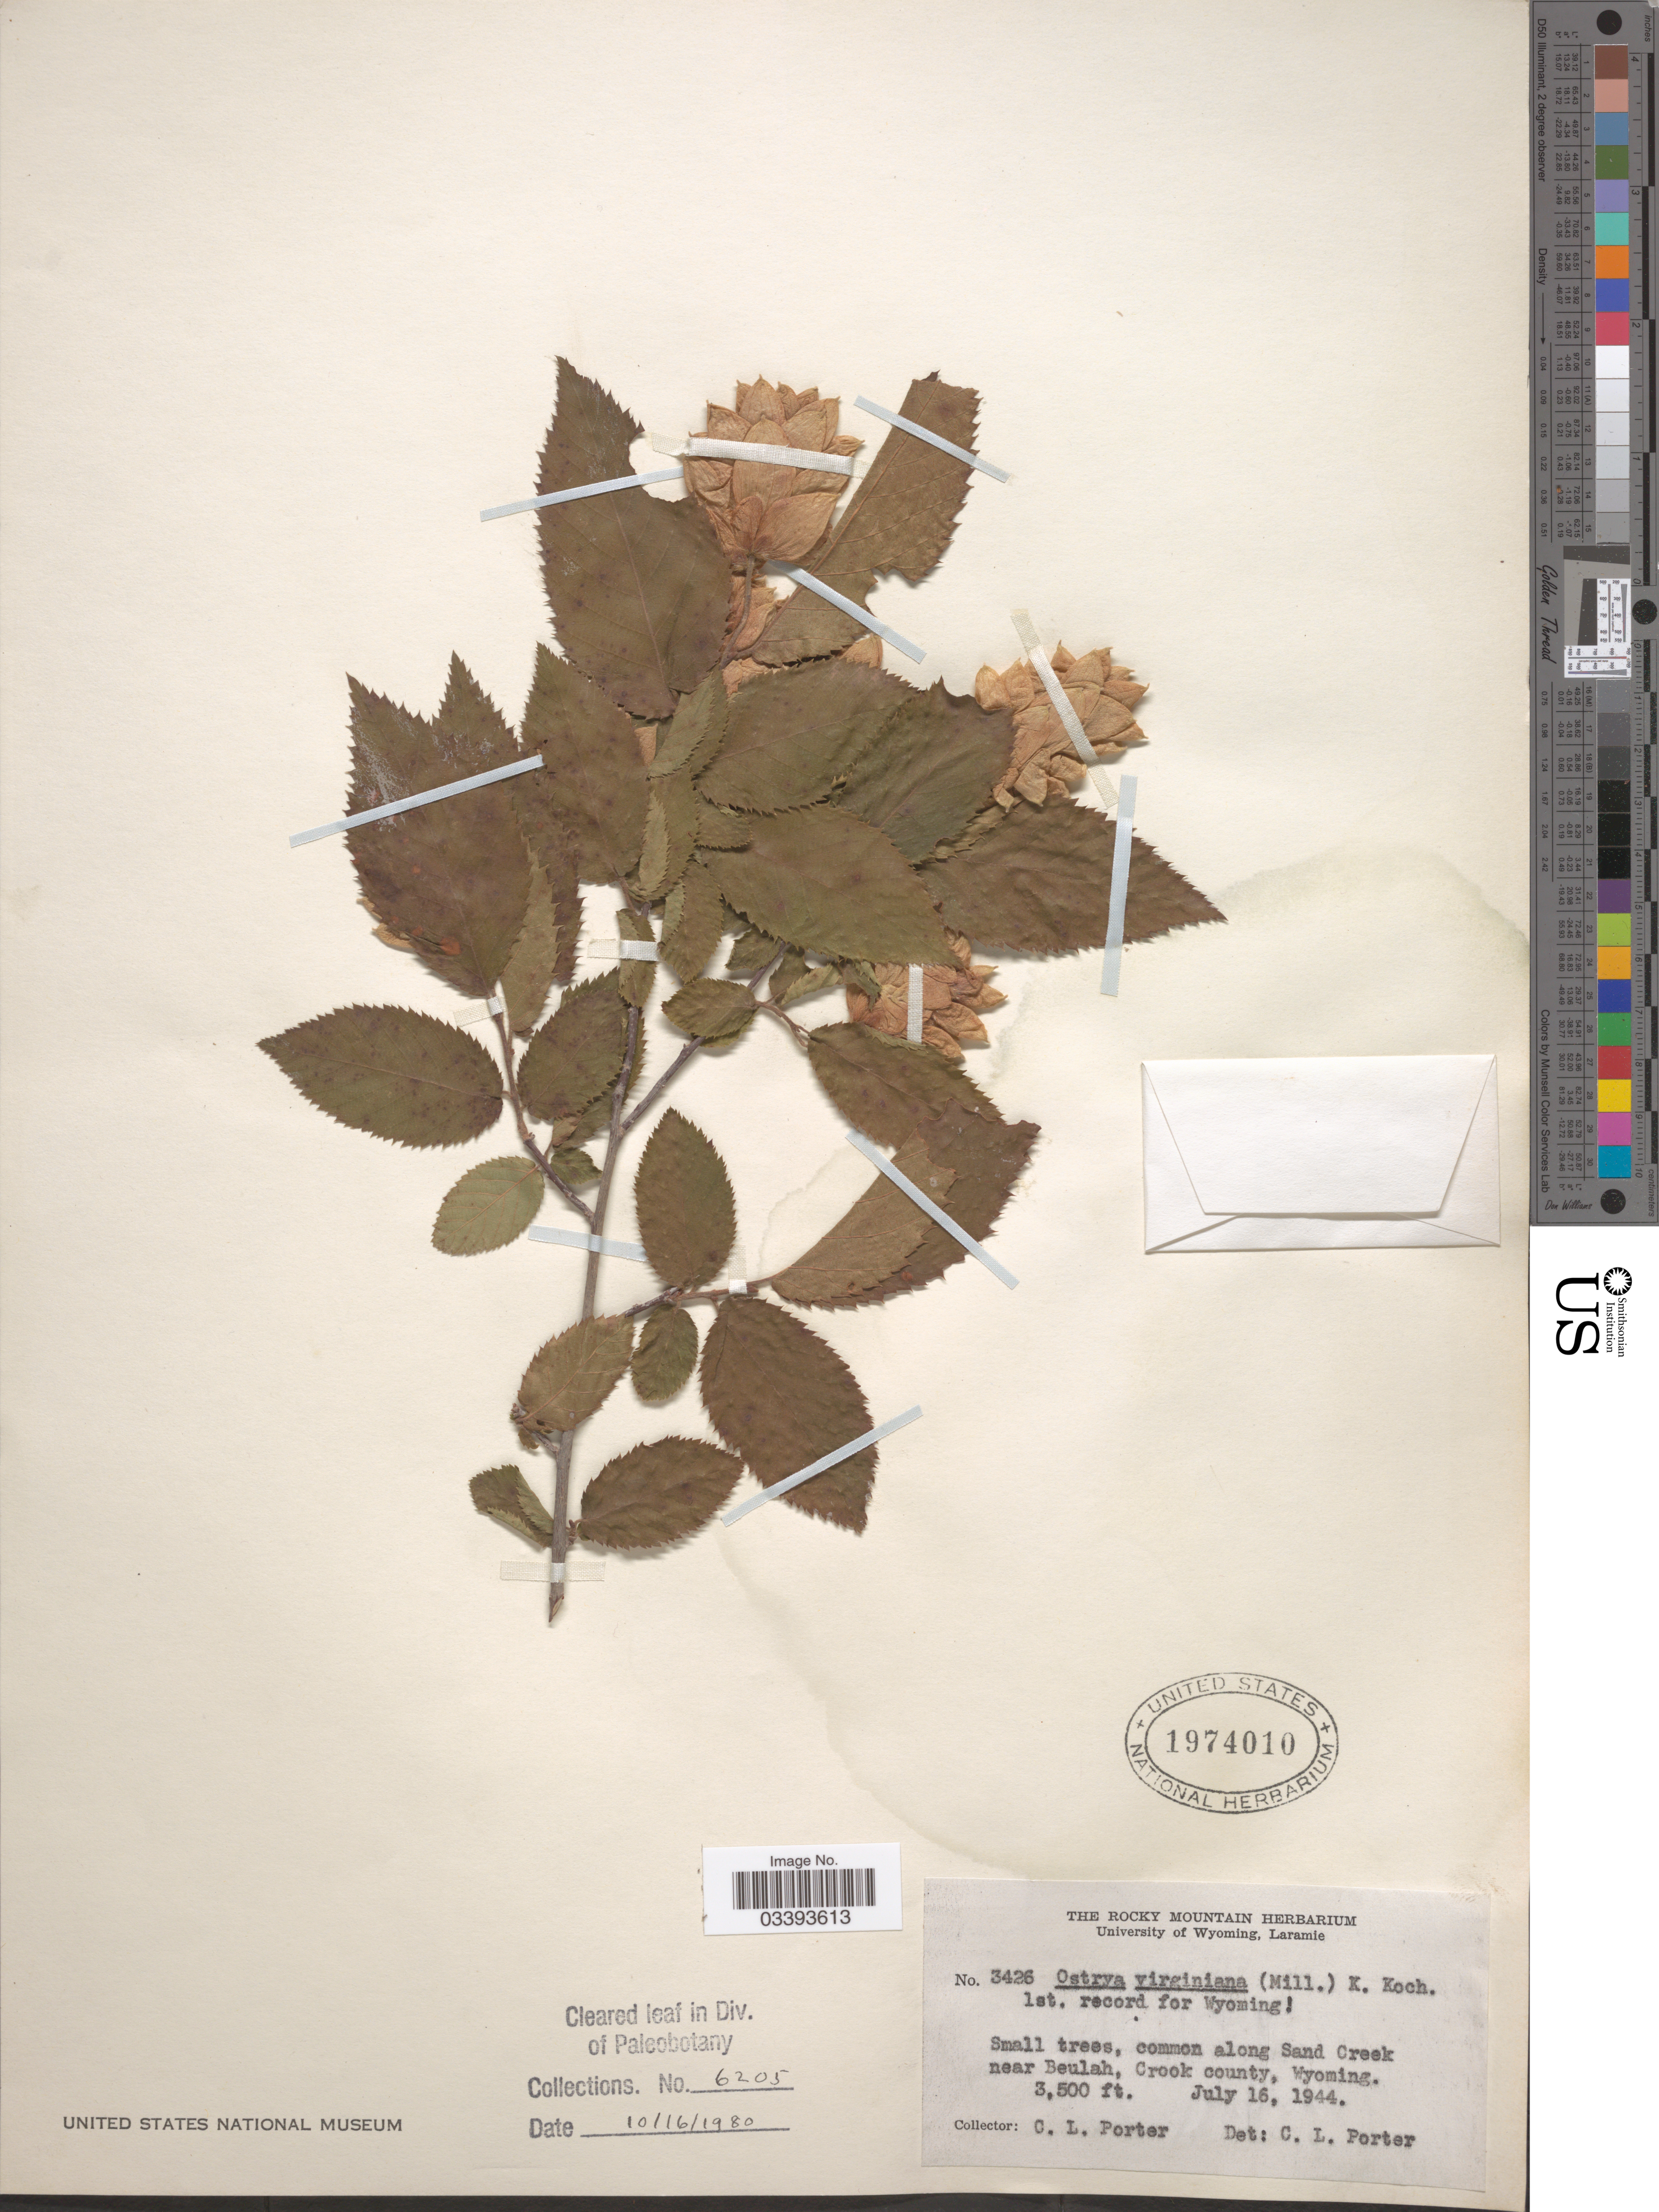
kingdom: Plantae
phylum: Tracheophyta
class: Magnoliopsida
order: Fagales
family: Betulaceae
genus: Ostrya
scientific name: Ostrya virginiana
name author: (Mill.) K. Koch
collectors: C. L. Porter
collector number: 3426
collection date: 1944-07-16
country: United States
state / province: Wyoming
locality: Along Sand Creek near Beulah, Crook County.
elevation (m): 1067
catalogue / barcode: US 1974010